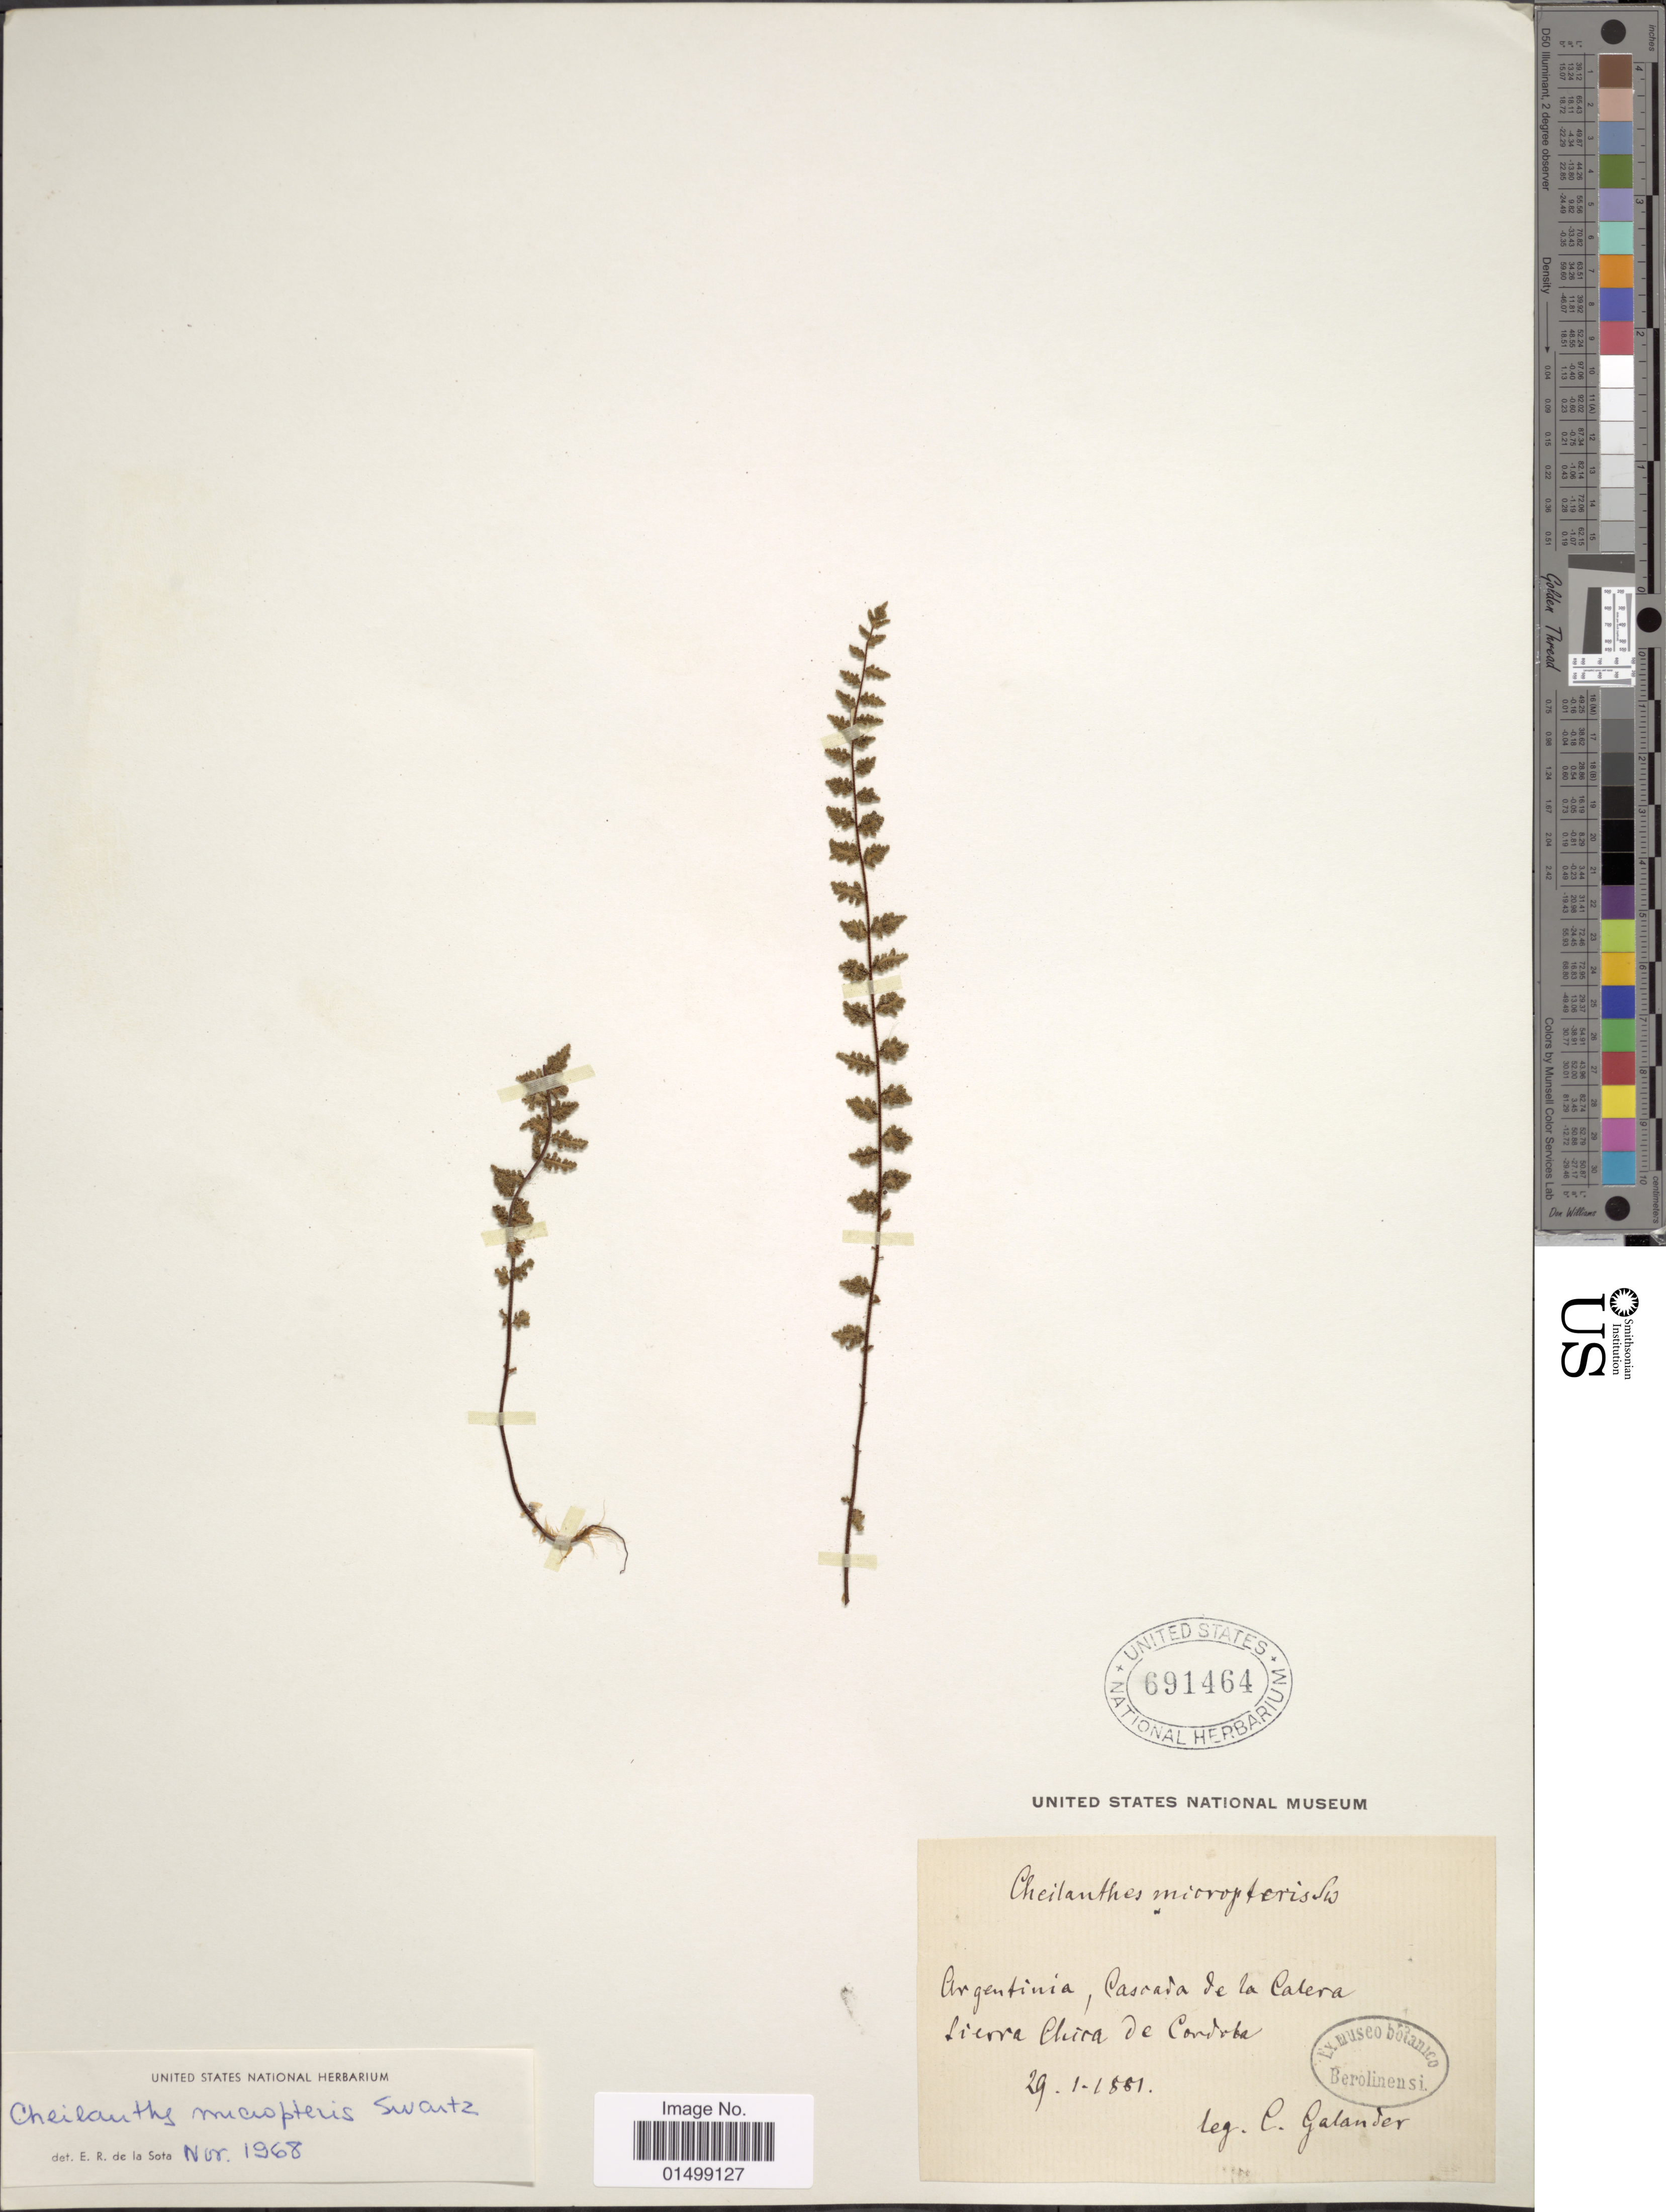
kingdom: Plantae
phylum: Tracheophyta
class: Polypodiopsida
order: Polypodiales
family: Pteridaceae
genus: Cheilanthes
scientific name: Cheilanthes micropteris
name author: Sw.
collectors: C. Galander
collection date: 1881-01-29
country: Argentina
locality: Cascada de la Calera Sierra Chira de Cordoba.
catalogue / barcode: US 691464